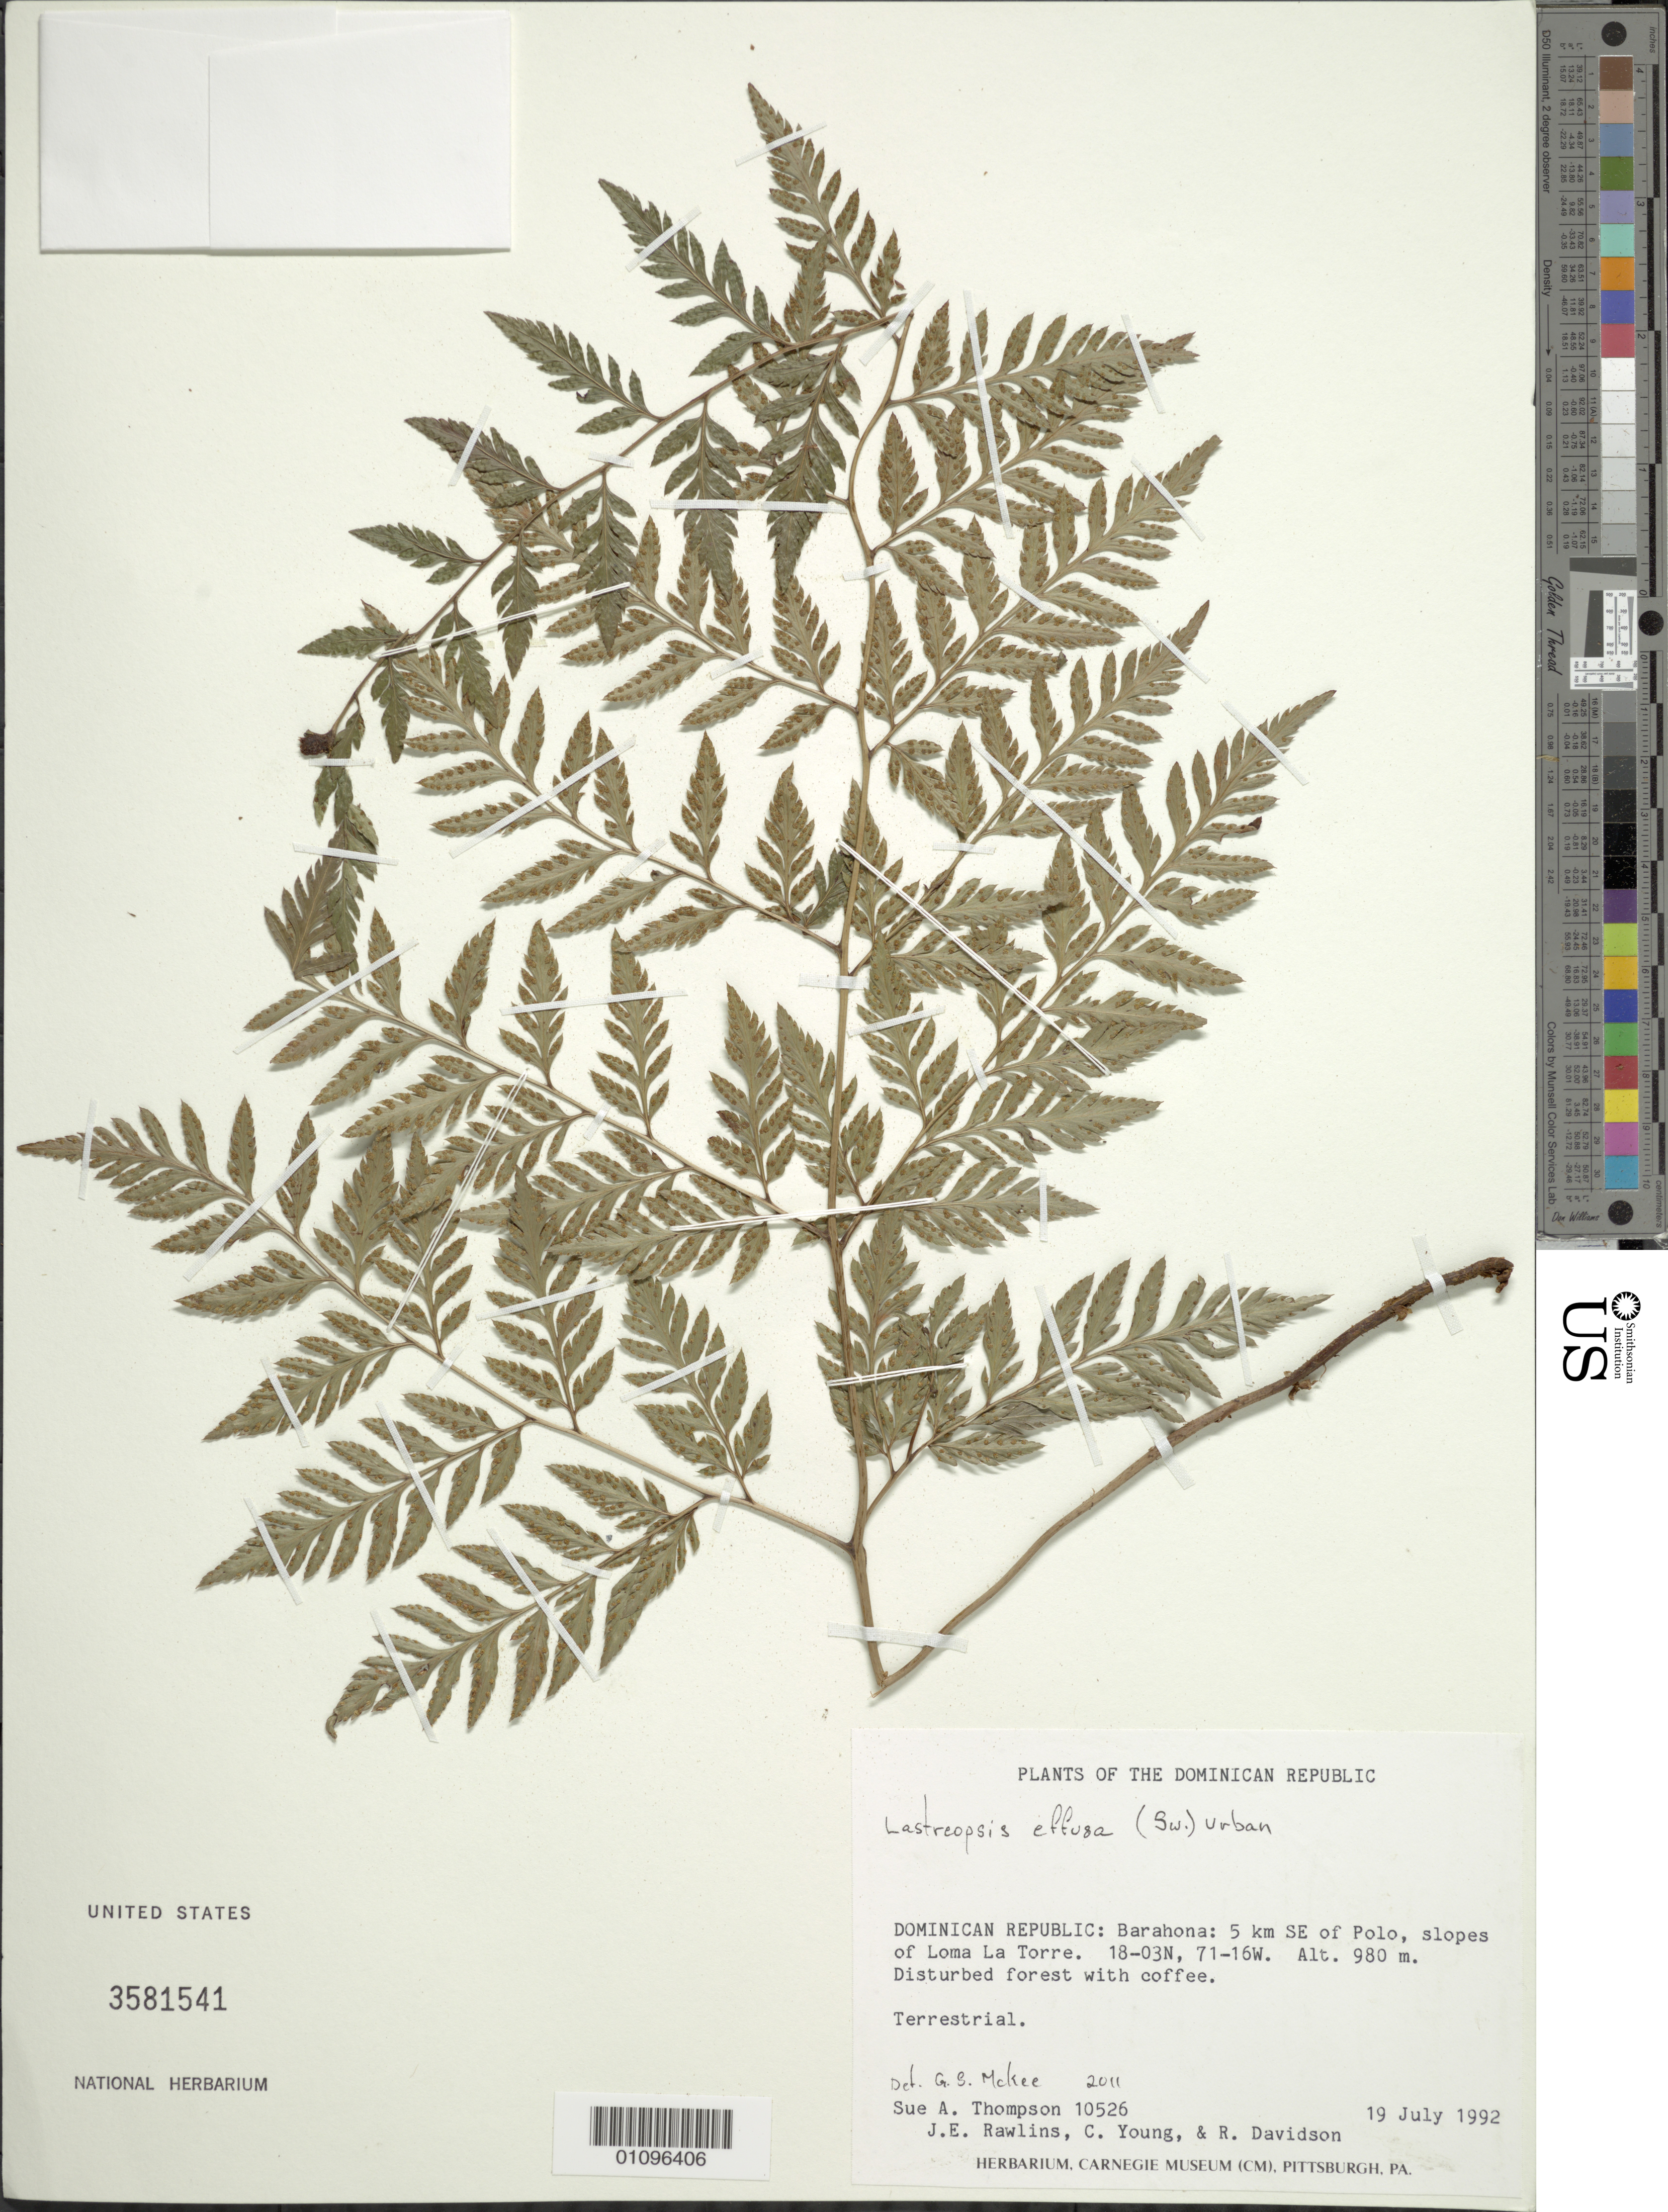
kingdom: Plantae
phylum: Tracheophyta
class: Polypodiopsida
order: Polypodiales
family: Dryopteridaceae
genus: Parapolystichum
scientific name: Parapolystichum effusum var. effusum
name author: (Sw.) Ching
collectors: S. A. Thompson, J. Rawlins, C. Young & R. Davidson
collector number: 10526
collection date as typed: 19 Jul 1992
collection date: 1992-07-19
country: Dominican Republic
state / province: Barahona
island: Hispaniola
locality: Loma La Torre slopes, 5 km SE of Polo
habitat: Disturbed forest with coffee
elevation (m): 980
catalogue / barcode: US 3581541